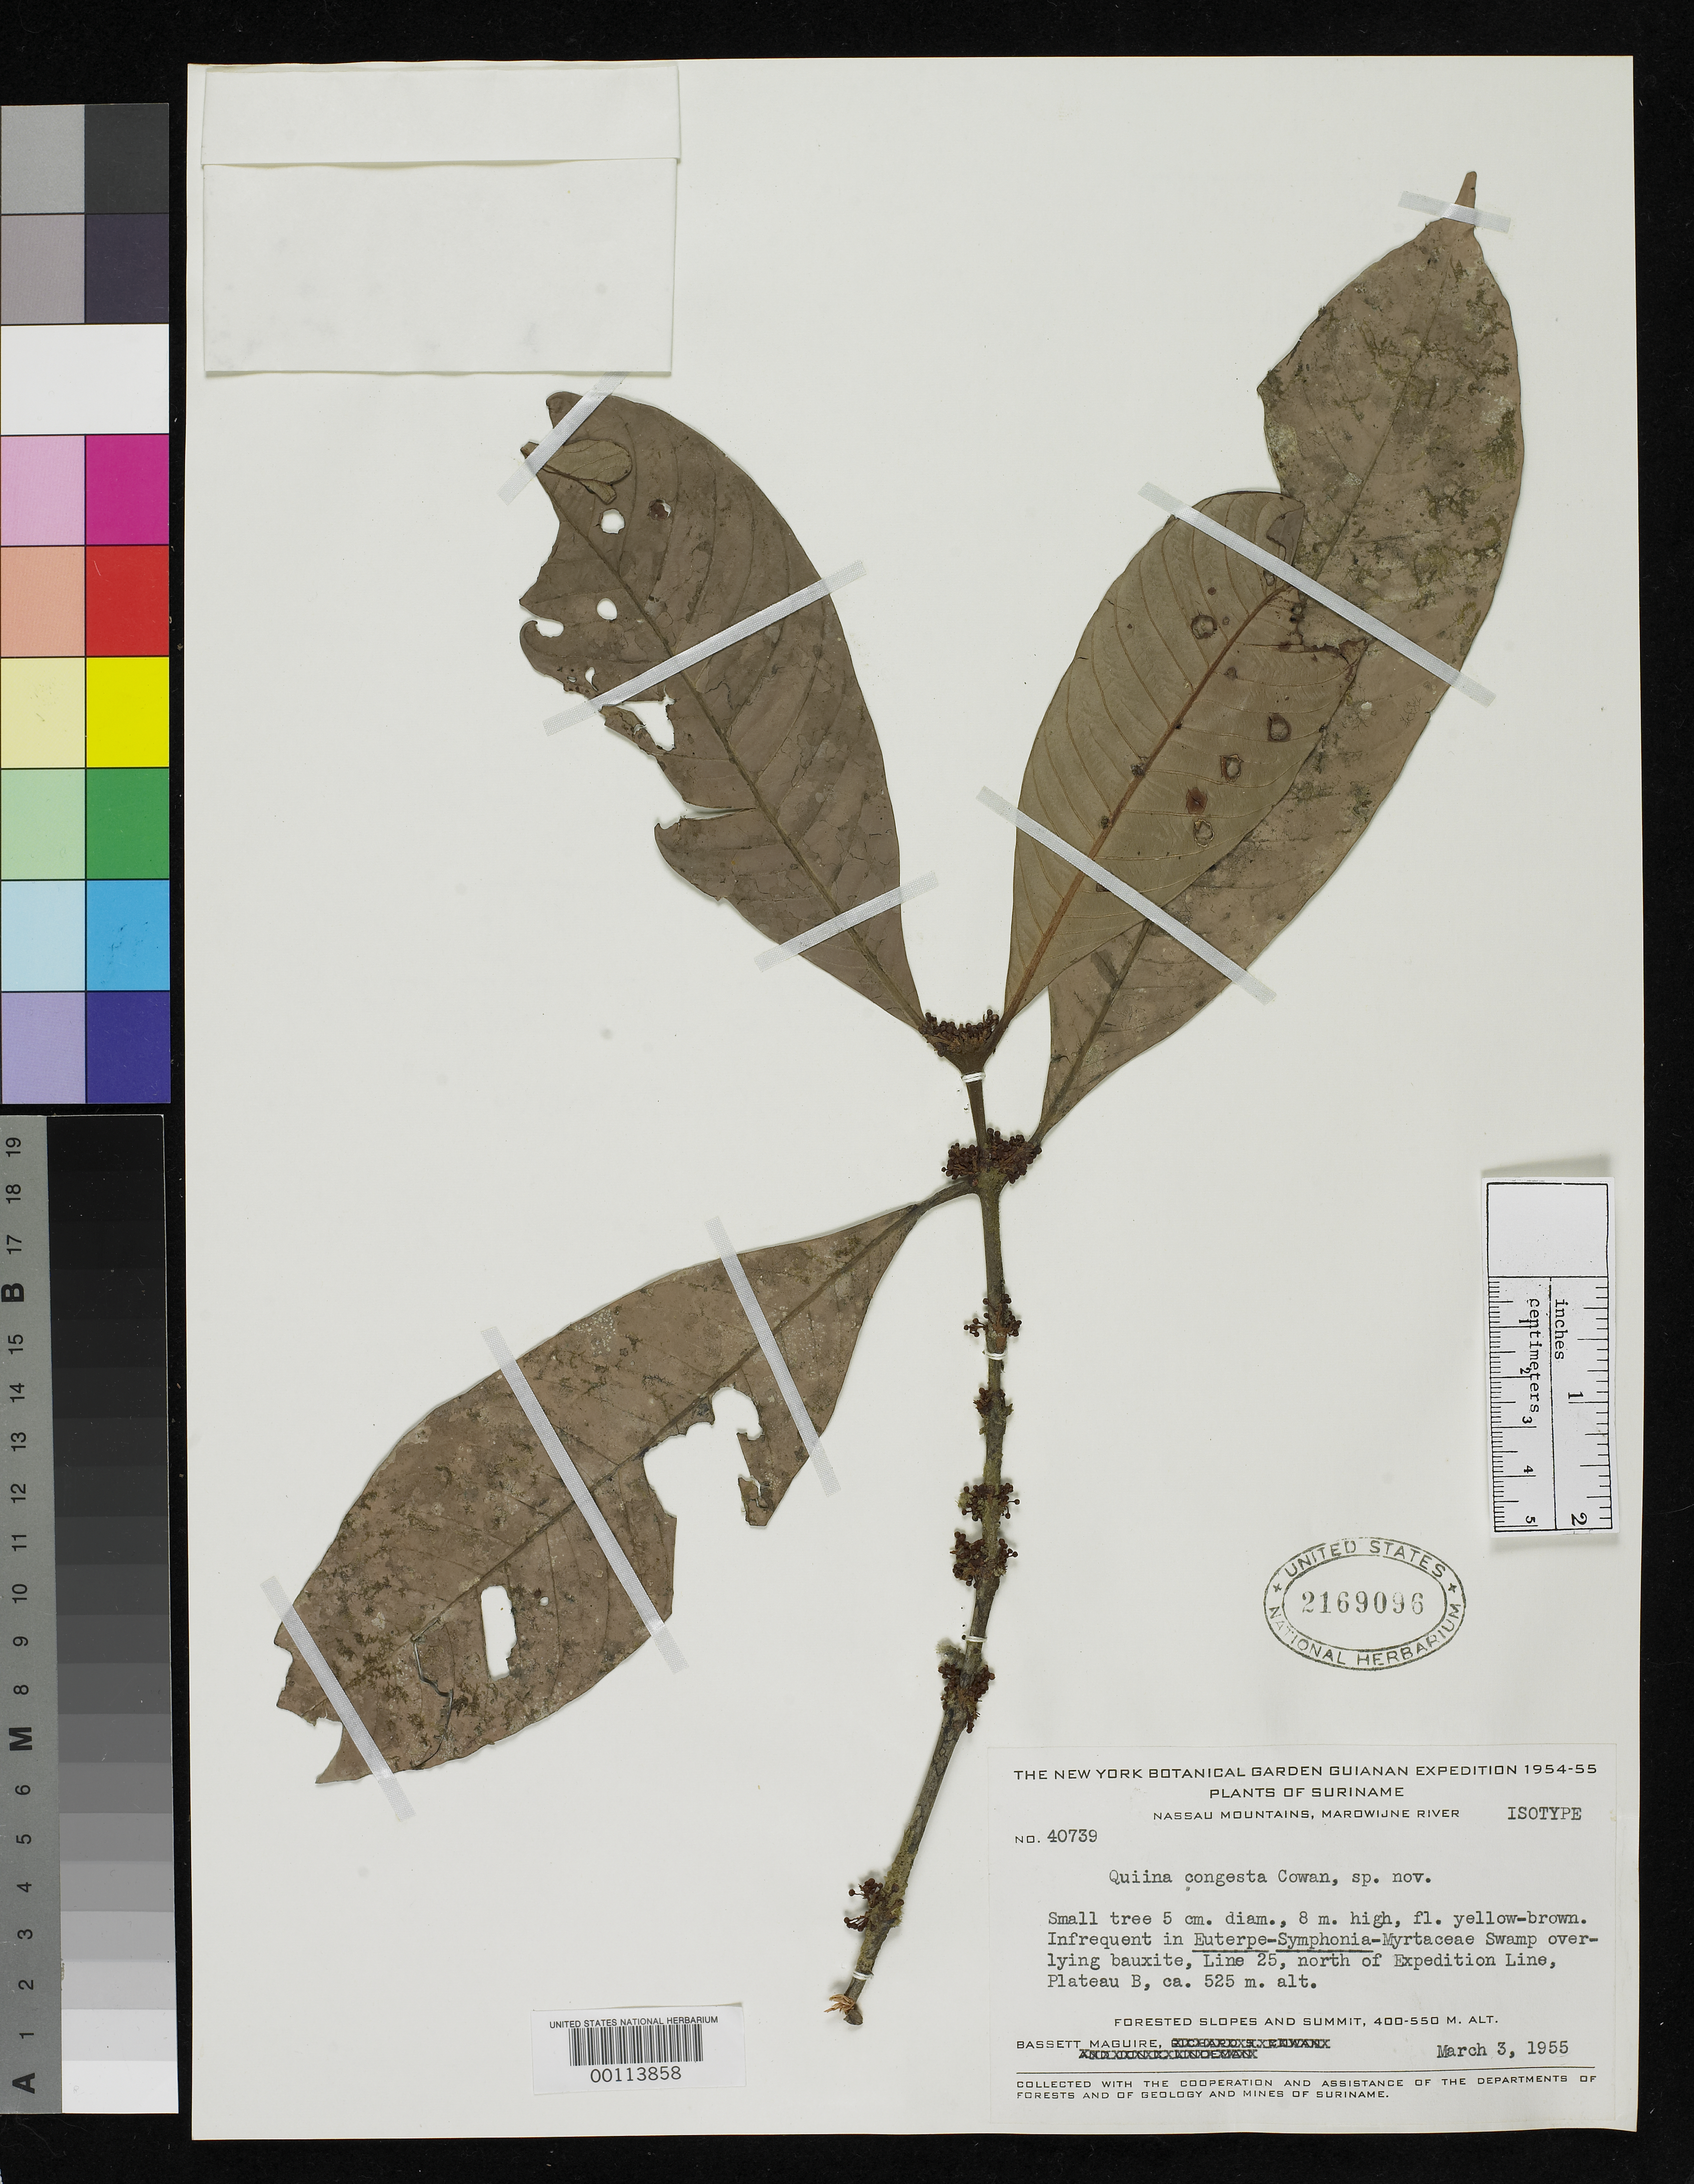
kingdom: Plantae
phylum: Tracheophyta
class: Magnoliopsida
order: Malpighiales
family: Quiinaceae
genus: Quiina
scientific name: Quiina congesta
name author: R.S. Cowan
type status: Isotype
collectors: B. Maguire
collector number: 40739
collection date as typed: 03 Mar 1955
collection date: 1955-03-03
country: Suriname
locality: Nassau Mt., Marowijne River.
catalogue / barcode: US 2169096